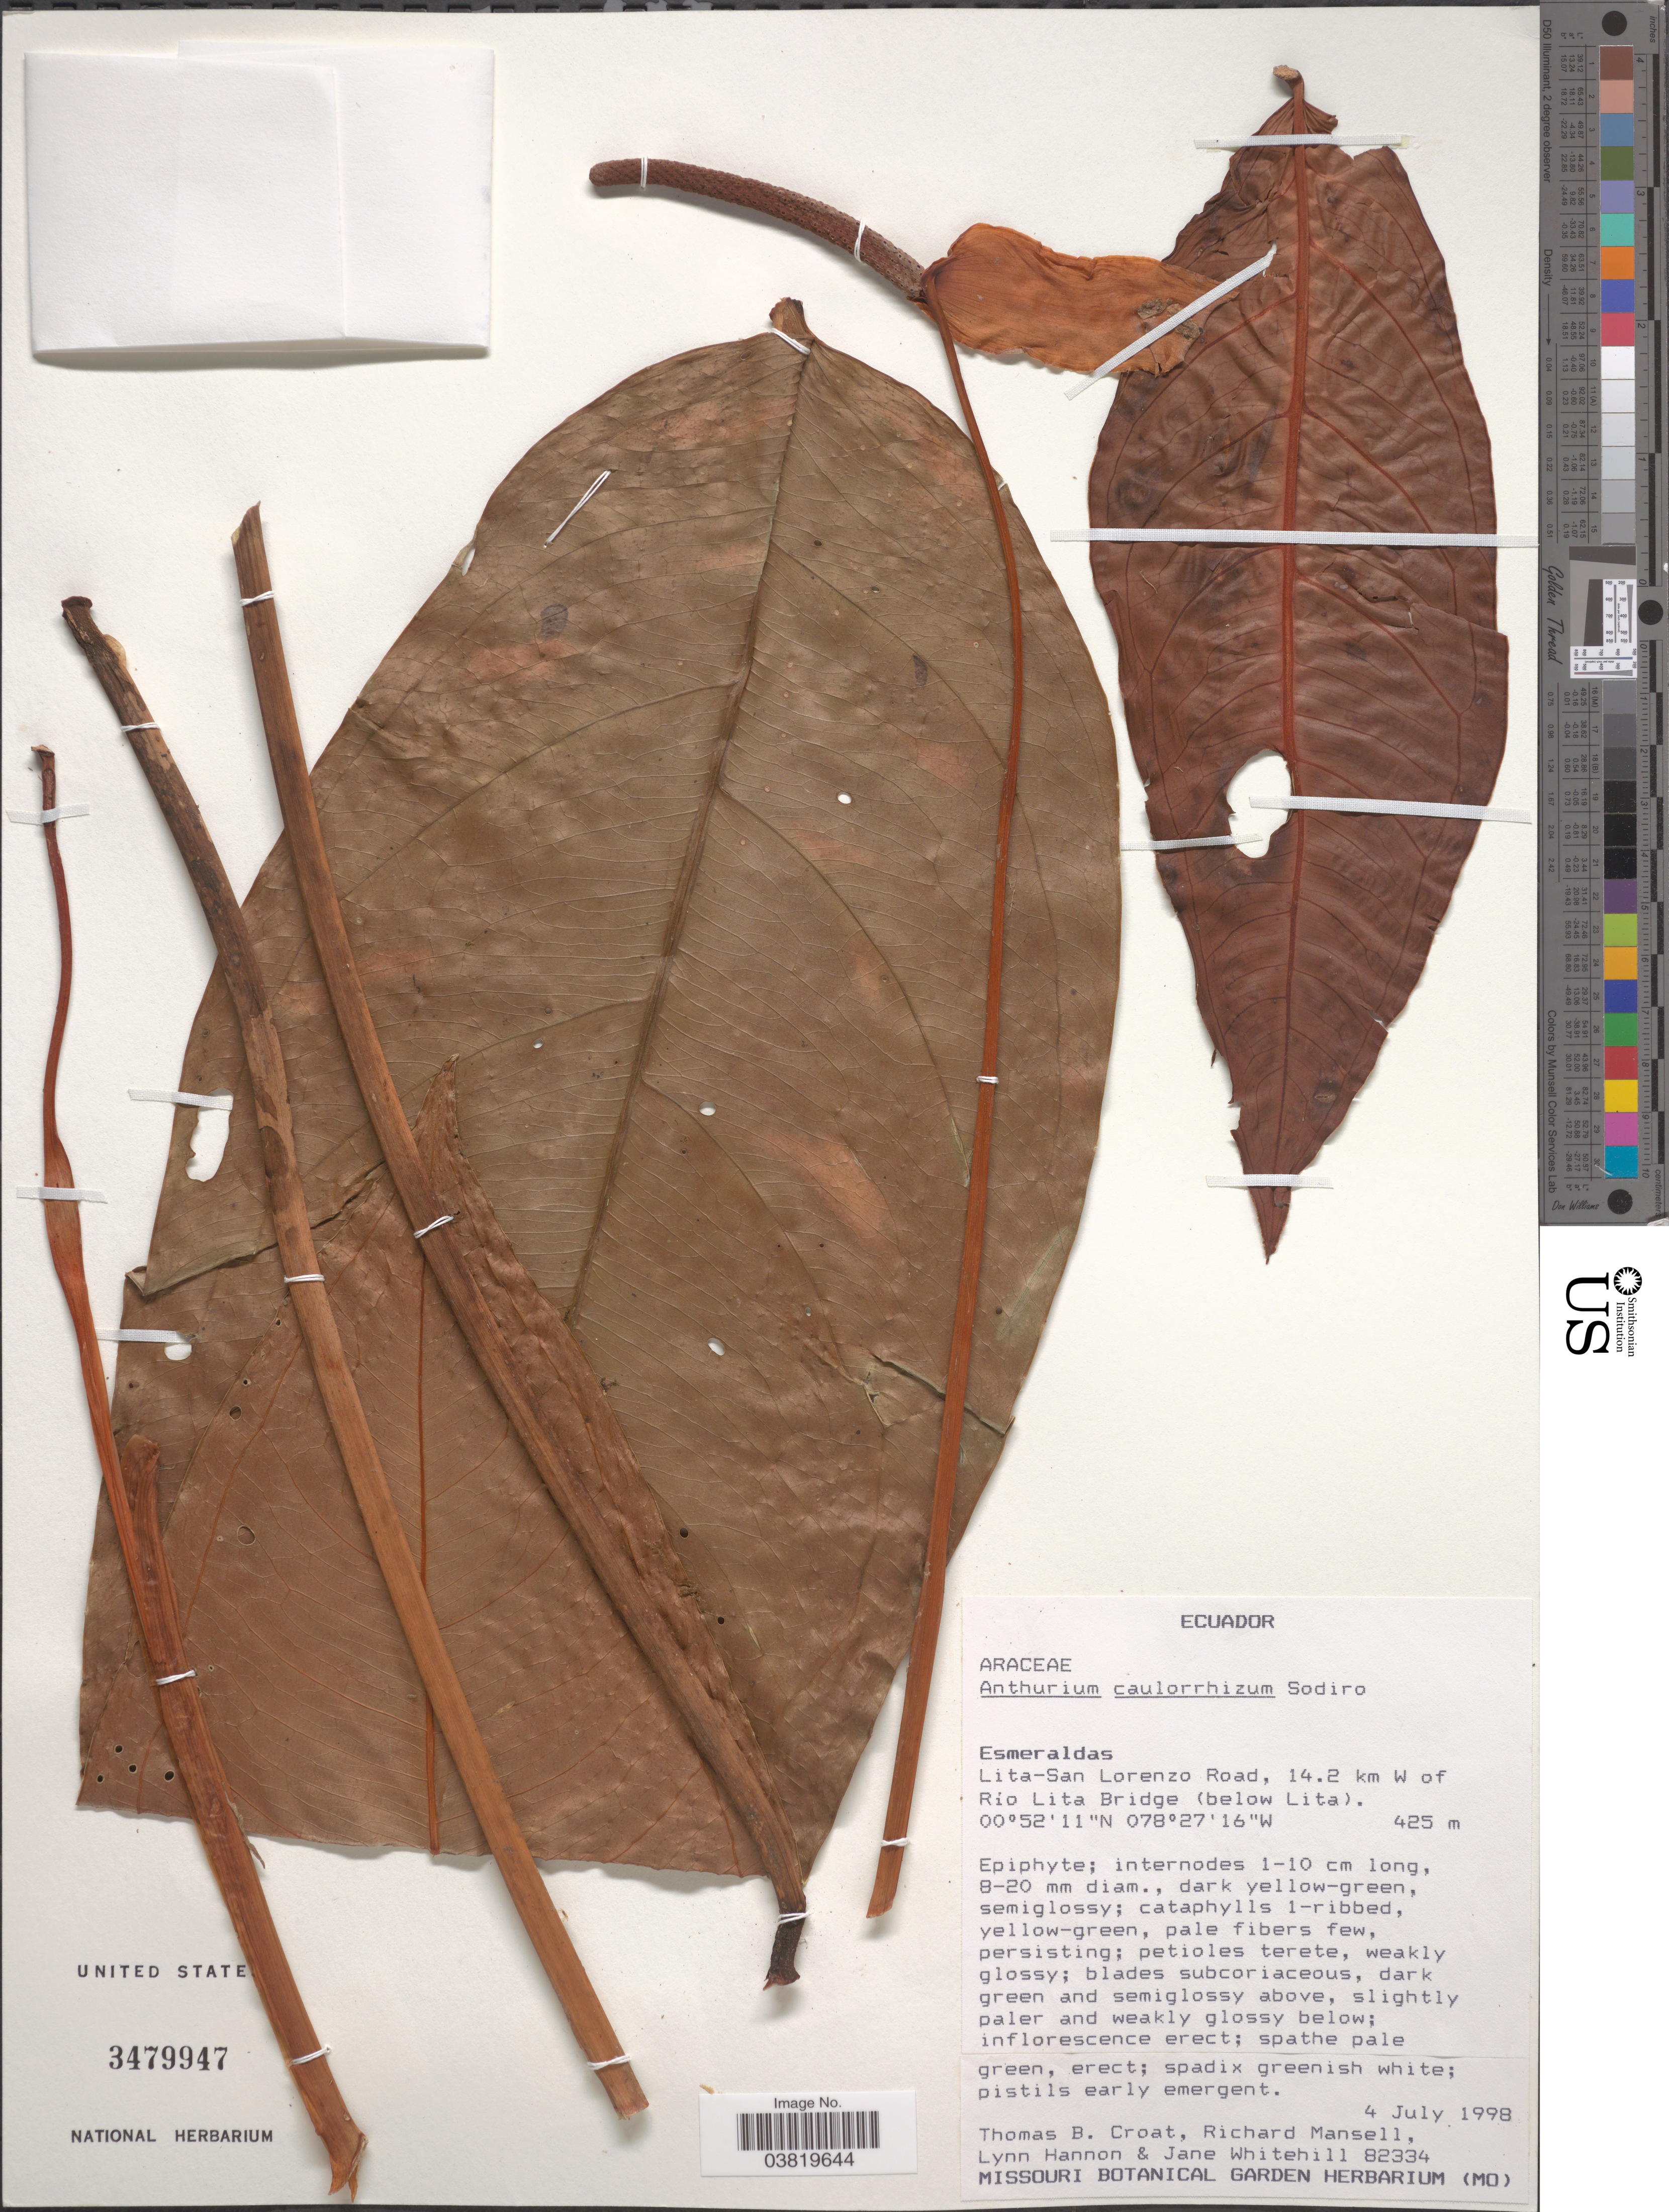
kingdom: Plantae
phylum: Tracheophyta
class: Liliopsida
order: Alismatales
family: Araceae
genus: Anthurium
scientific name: Anthurium caulorrhizum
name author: Sodiro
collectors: T. B. Croat, R. Mansell, L. Hannon & J. Whitehill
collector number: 82334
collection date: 1998-07-04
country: Ecuador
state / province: Esmeraldas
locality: Lita-San Lorenzo Road, 14.2 km W of Río Lita Bridge (below Lita).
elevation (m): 425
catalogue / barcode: US 3479947